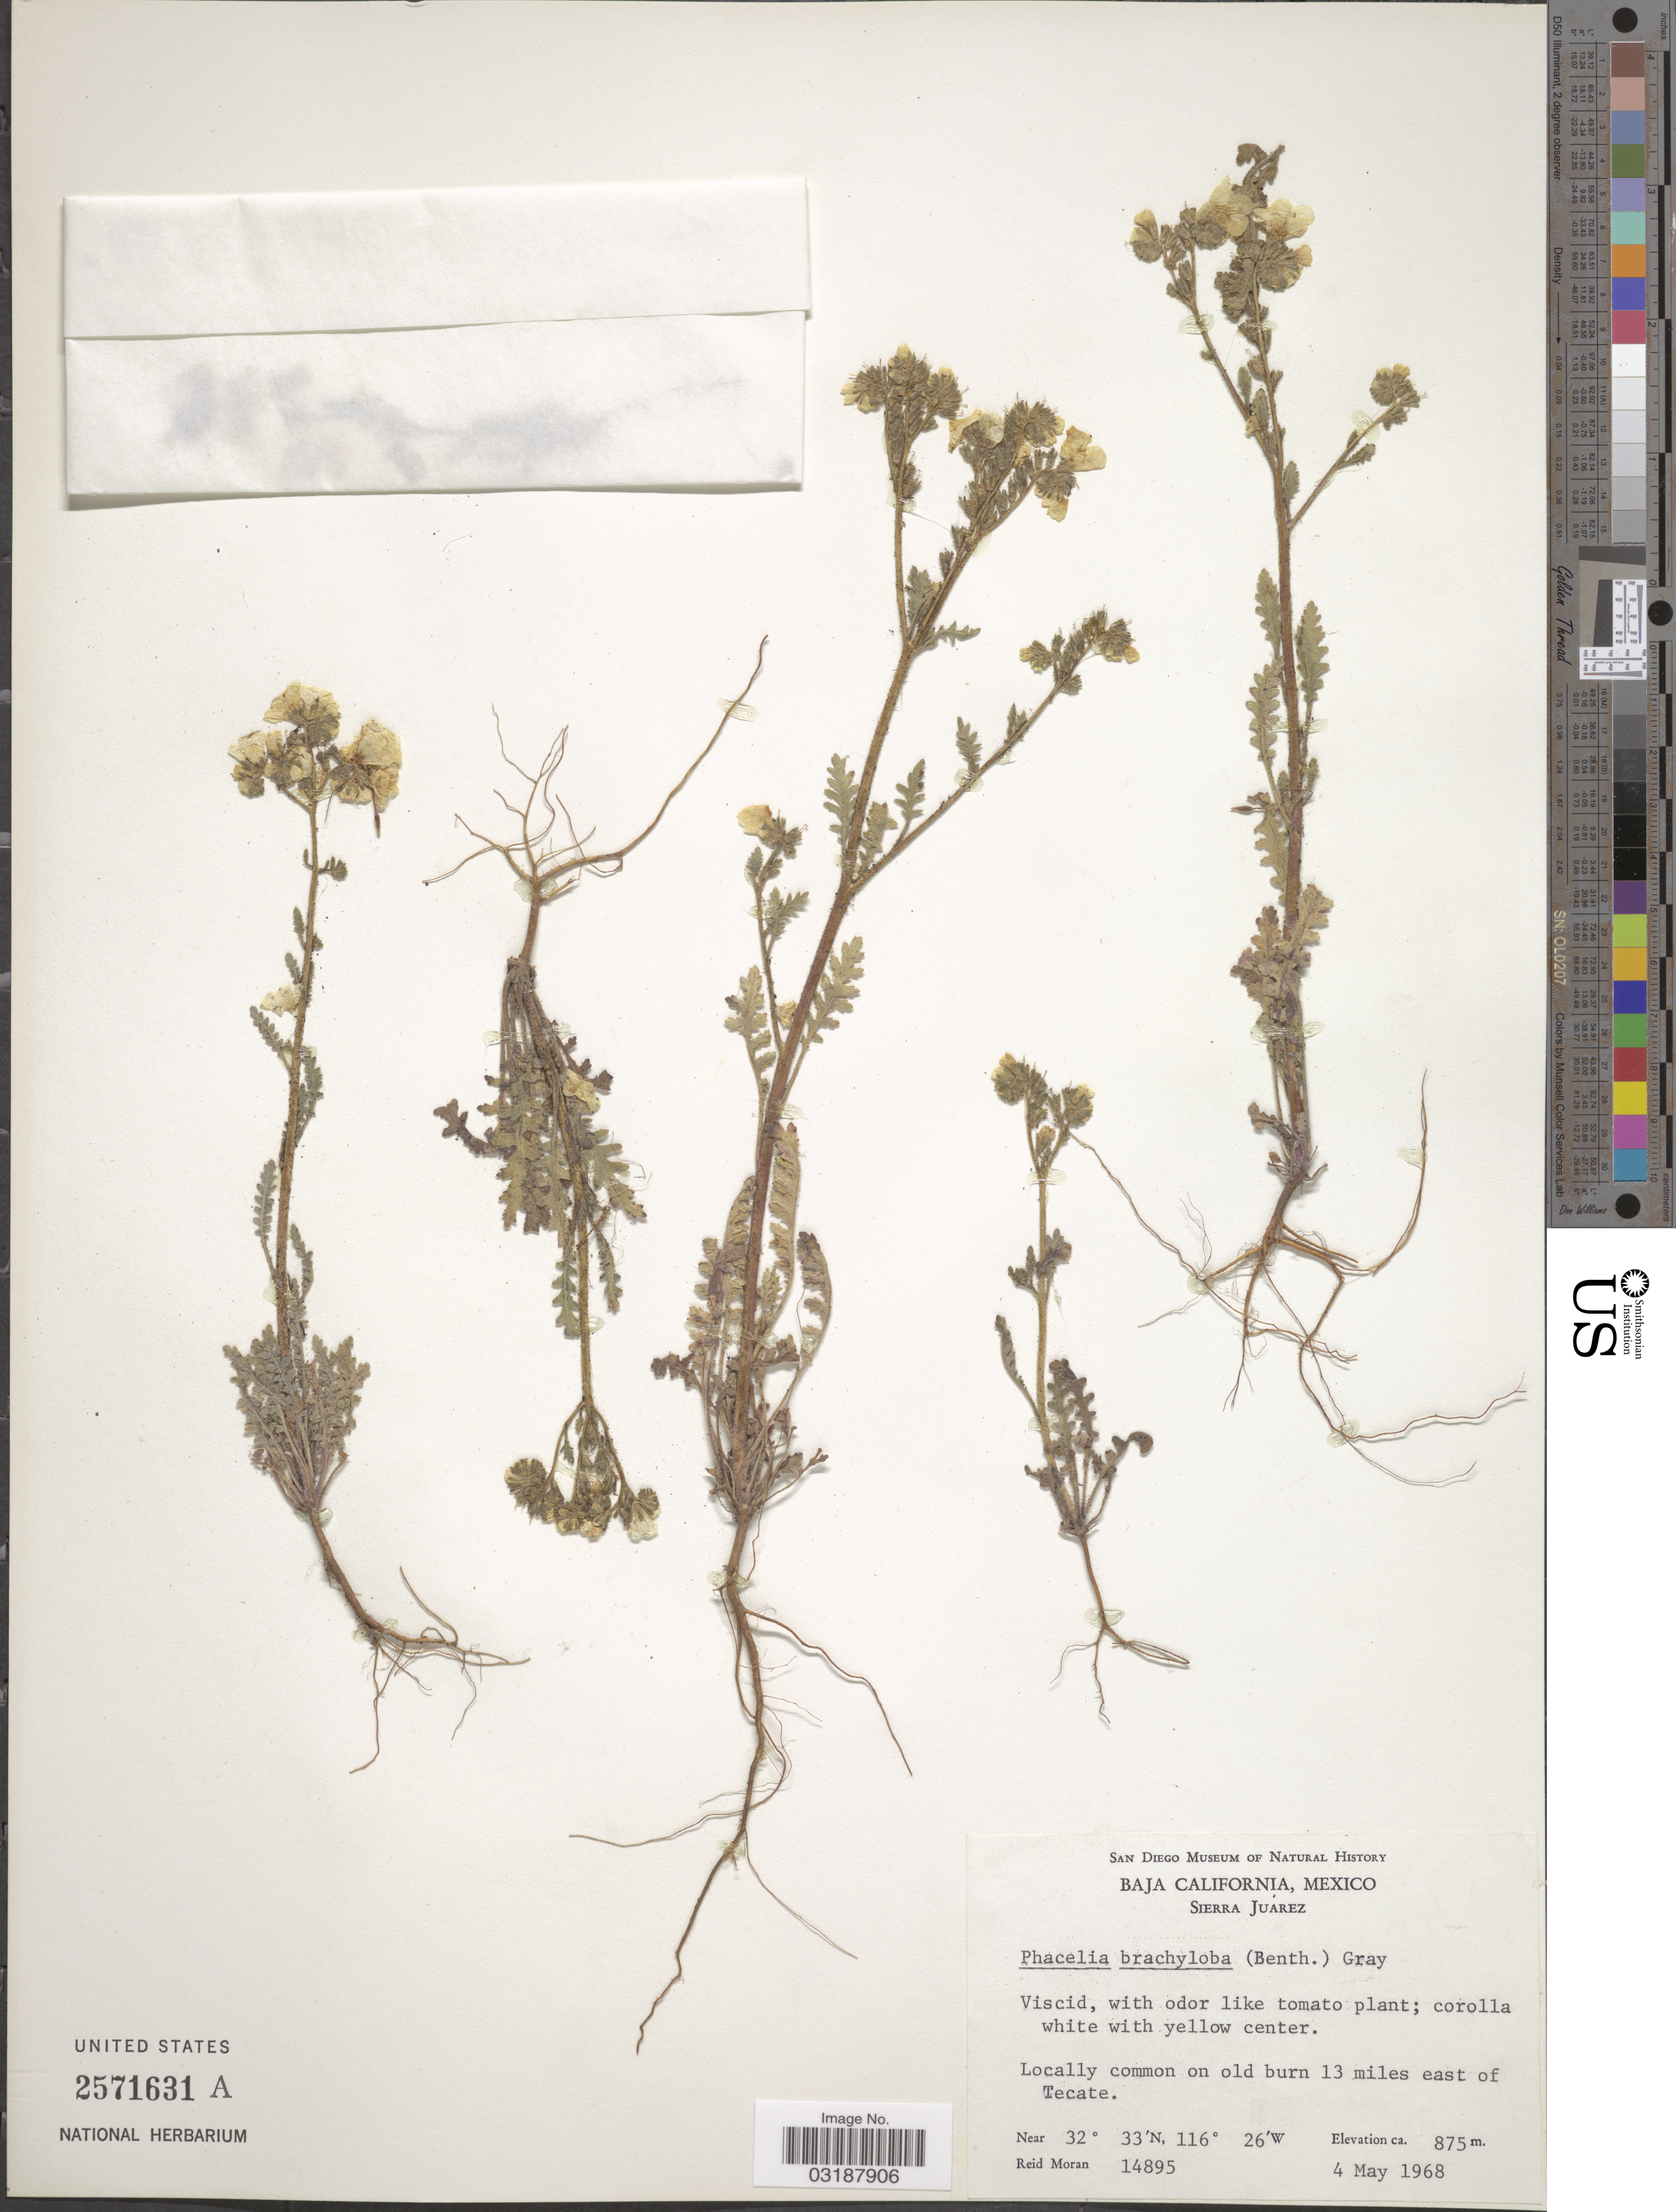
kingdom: Plantae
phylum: Tracheophyta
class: Magnoliopsida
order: Boraginales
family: Hydrophyllaceae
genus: Phacelia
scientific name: Phacelia brachyloba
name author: (Benth.) A. Gray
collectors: R. Moran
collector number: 14895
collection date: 1968-05-04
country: Mexico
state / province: Baja California Norte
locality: Sierra Juárez, Locally common on old burn 13 miles east of Tecate.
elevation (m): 875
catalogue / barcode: US 2571631A